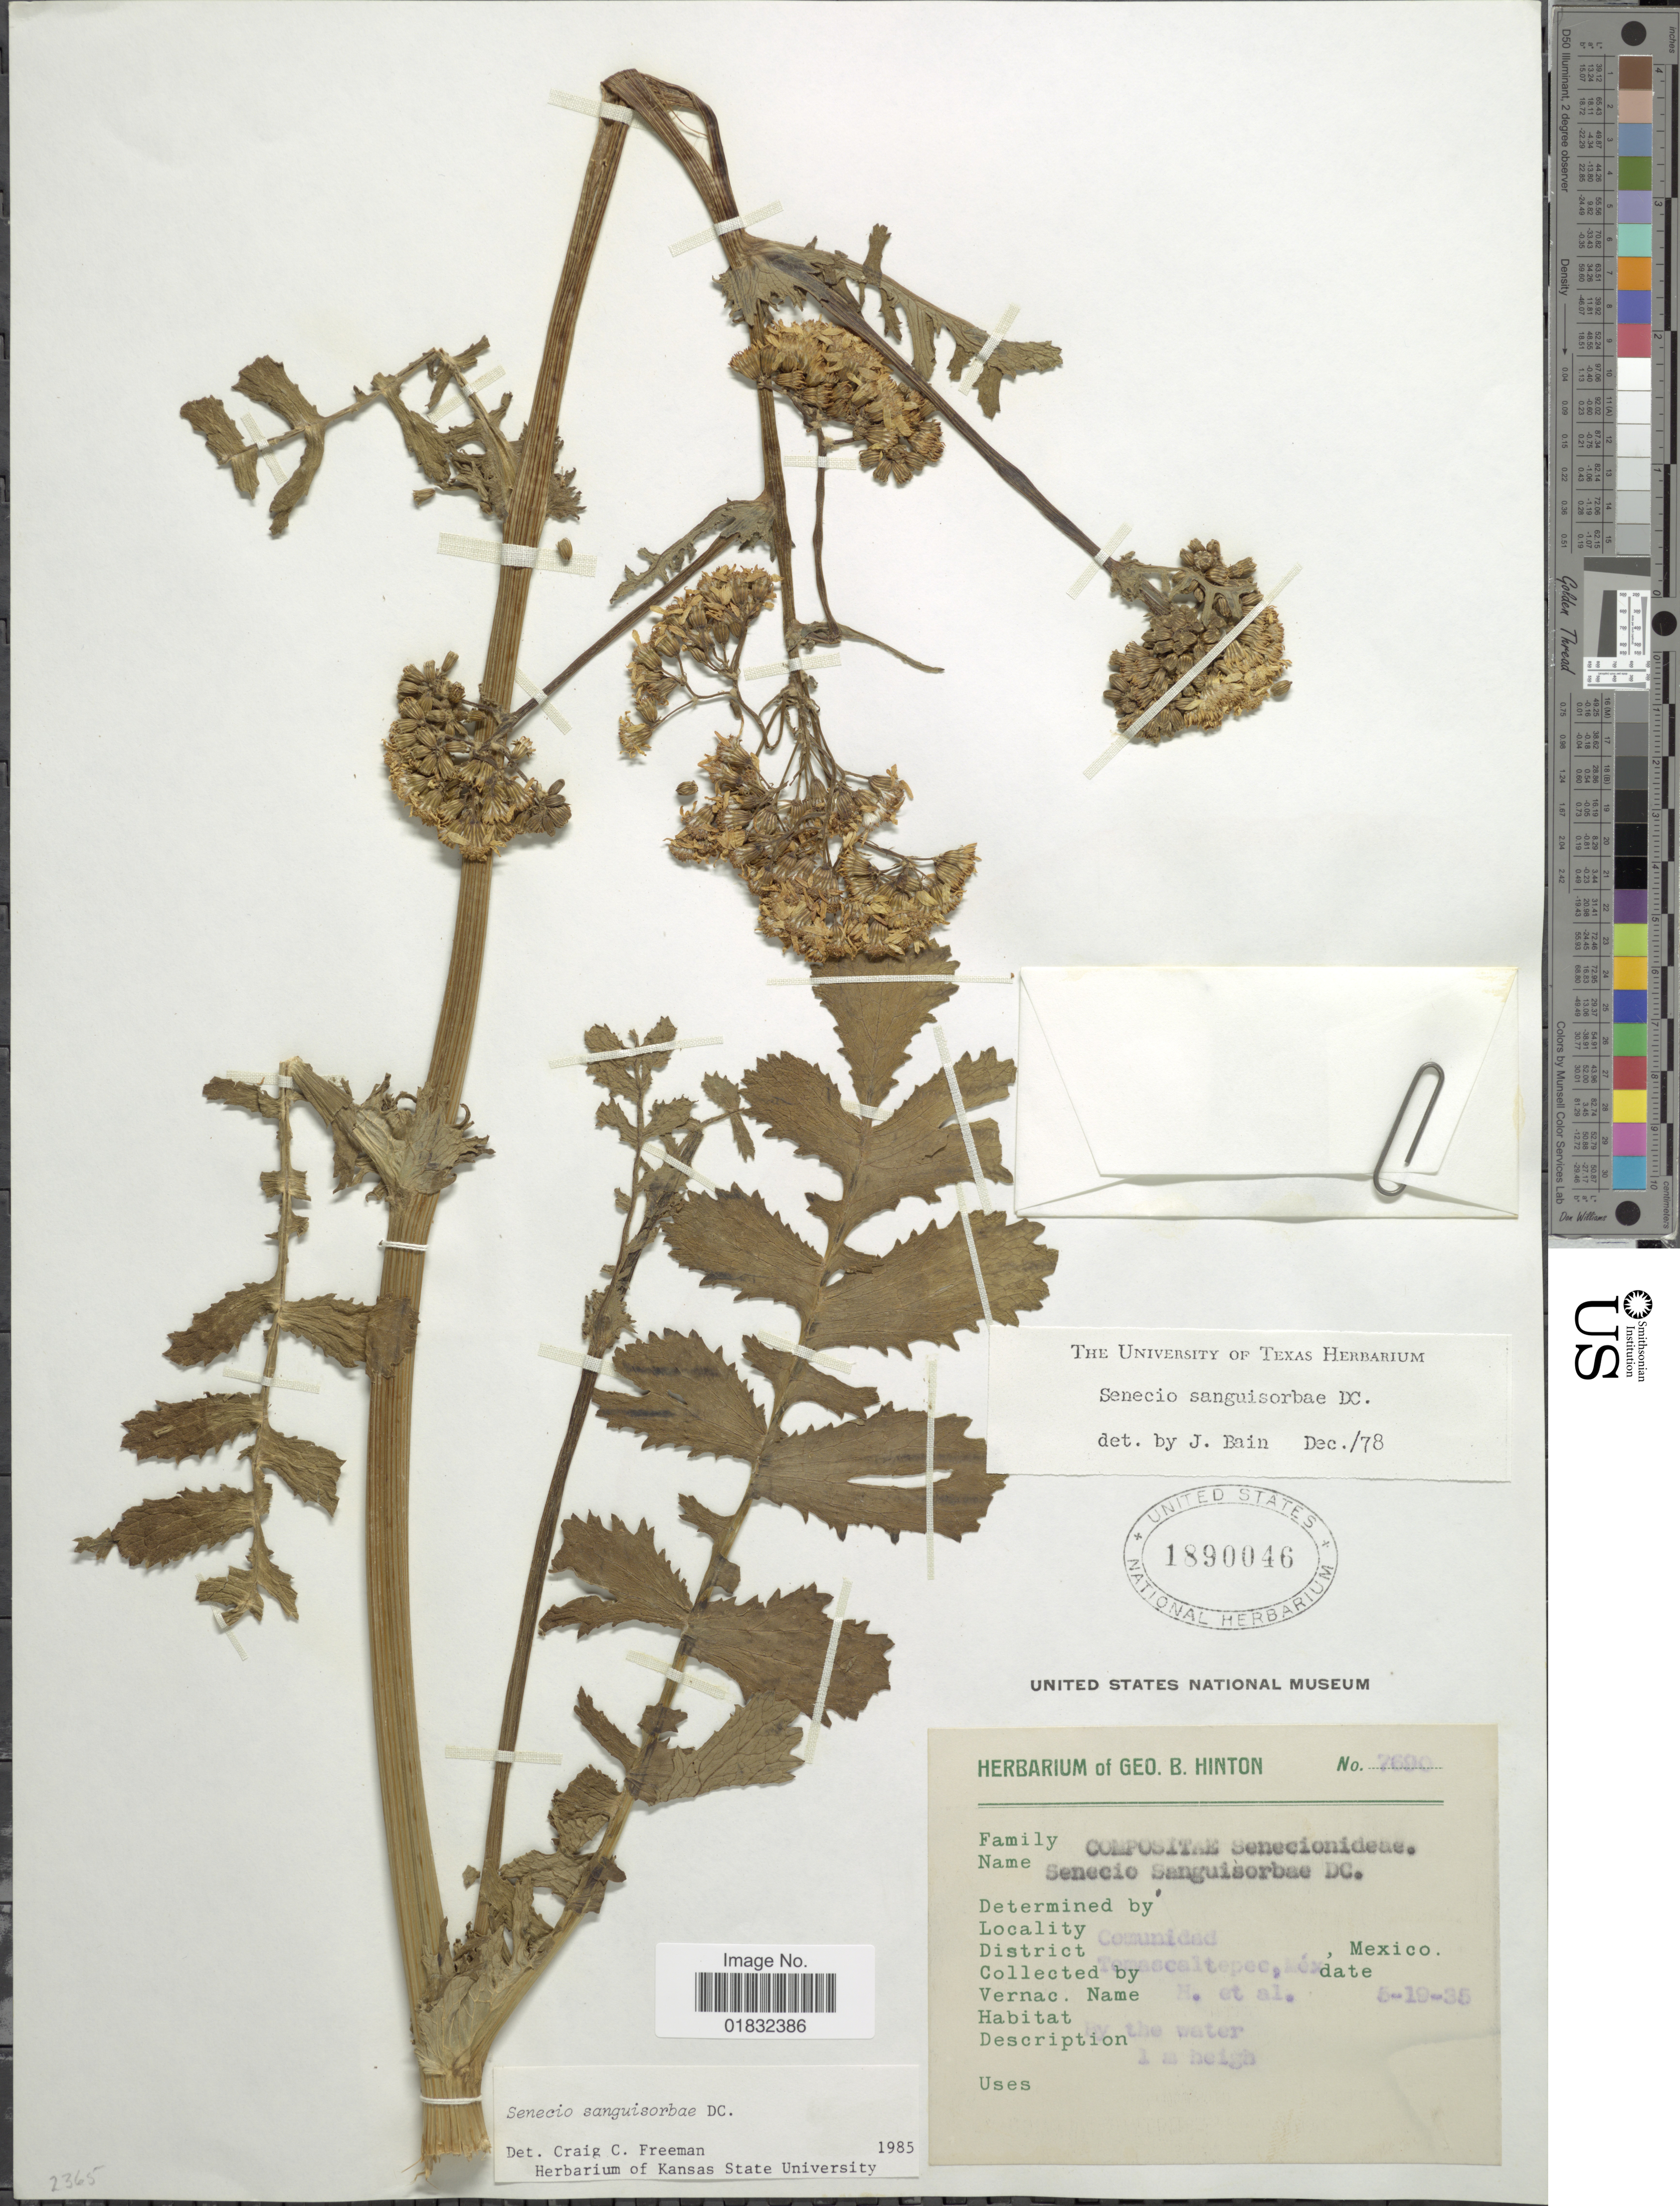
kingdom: Plantae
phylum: Tracheophyta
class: Magnoliopsida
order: Asterales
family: Asteraceae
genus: Packera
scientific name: Packera sanguisorbae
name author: (DC.) C. Jeffrey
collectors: G. B. Hinton & et al.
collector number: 7690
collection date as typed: Transcribed d/m/y: 19/5/35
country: Mexico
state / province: México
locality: Comunidad, District Temascaltepec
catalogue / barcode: US 1890046